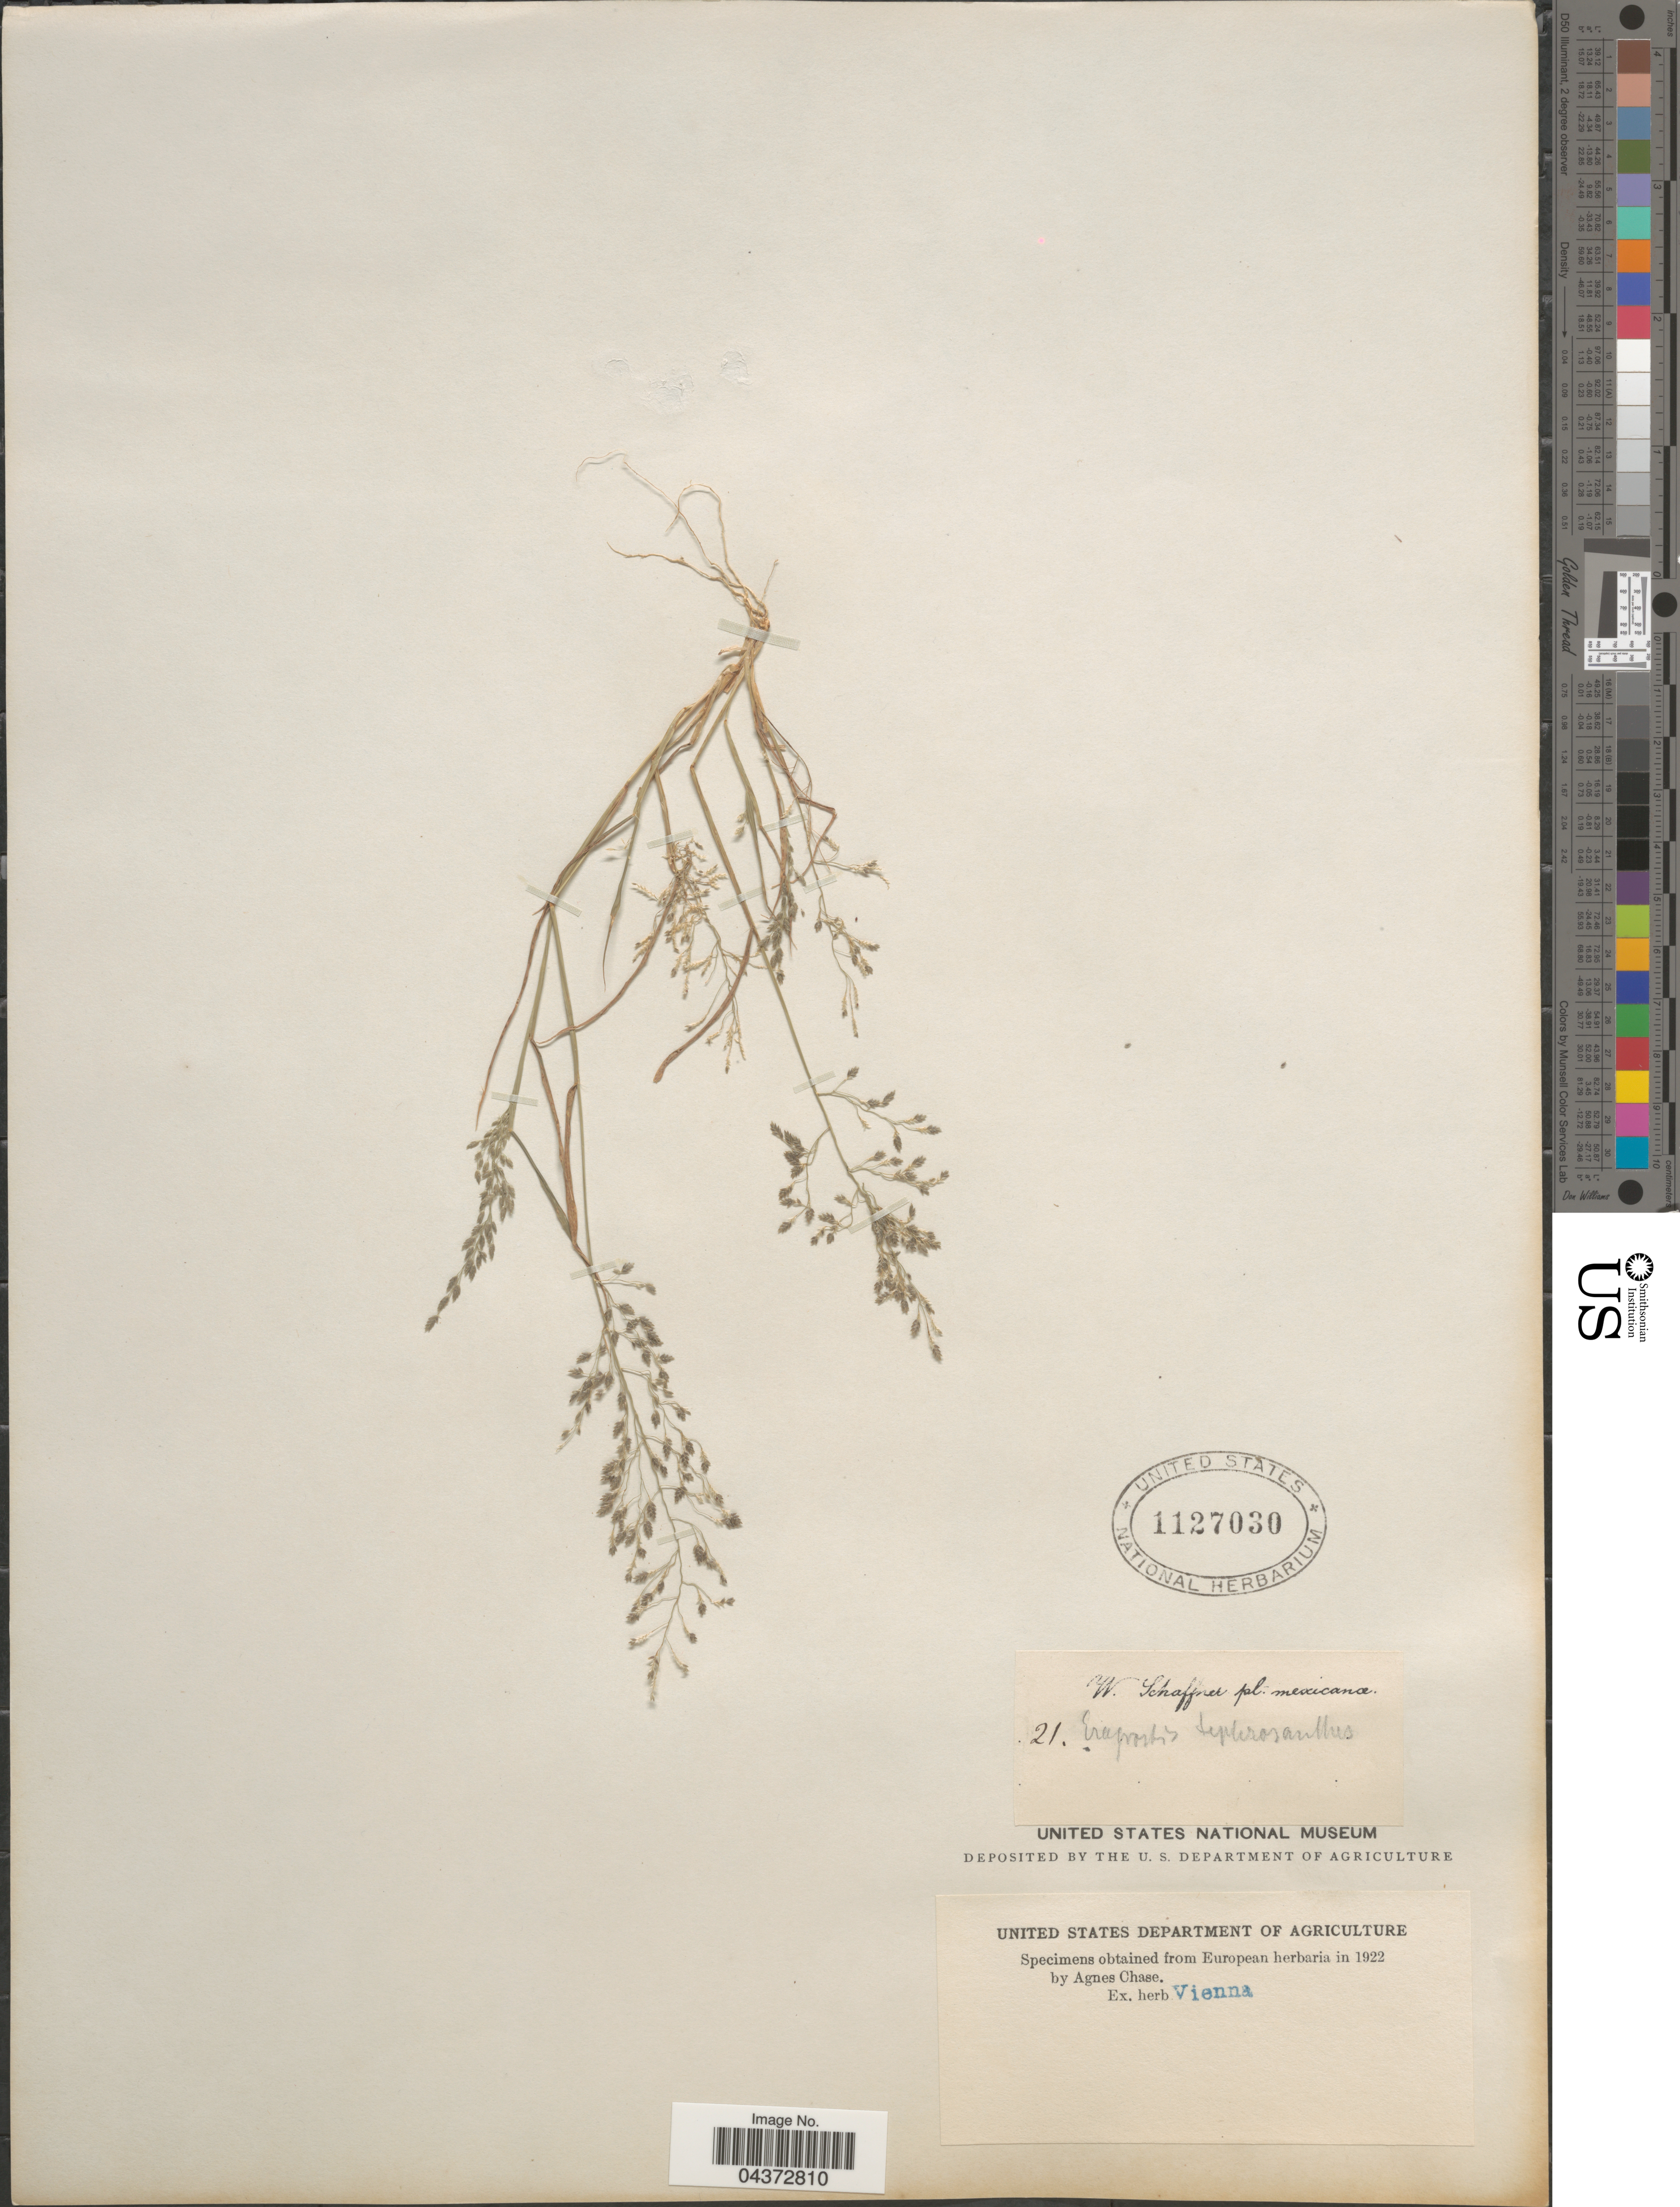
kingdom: Plantae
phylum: Tracheophyta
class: Liliopsida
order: Poales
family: Poaceae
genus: Eragrostis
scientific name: Eragrostis pectinacea var. miserrima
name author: (E. Fourn.) Reeder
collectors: W. Schaffner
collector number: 21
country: Mexico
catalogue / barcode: US 1127030